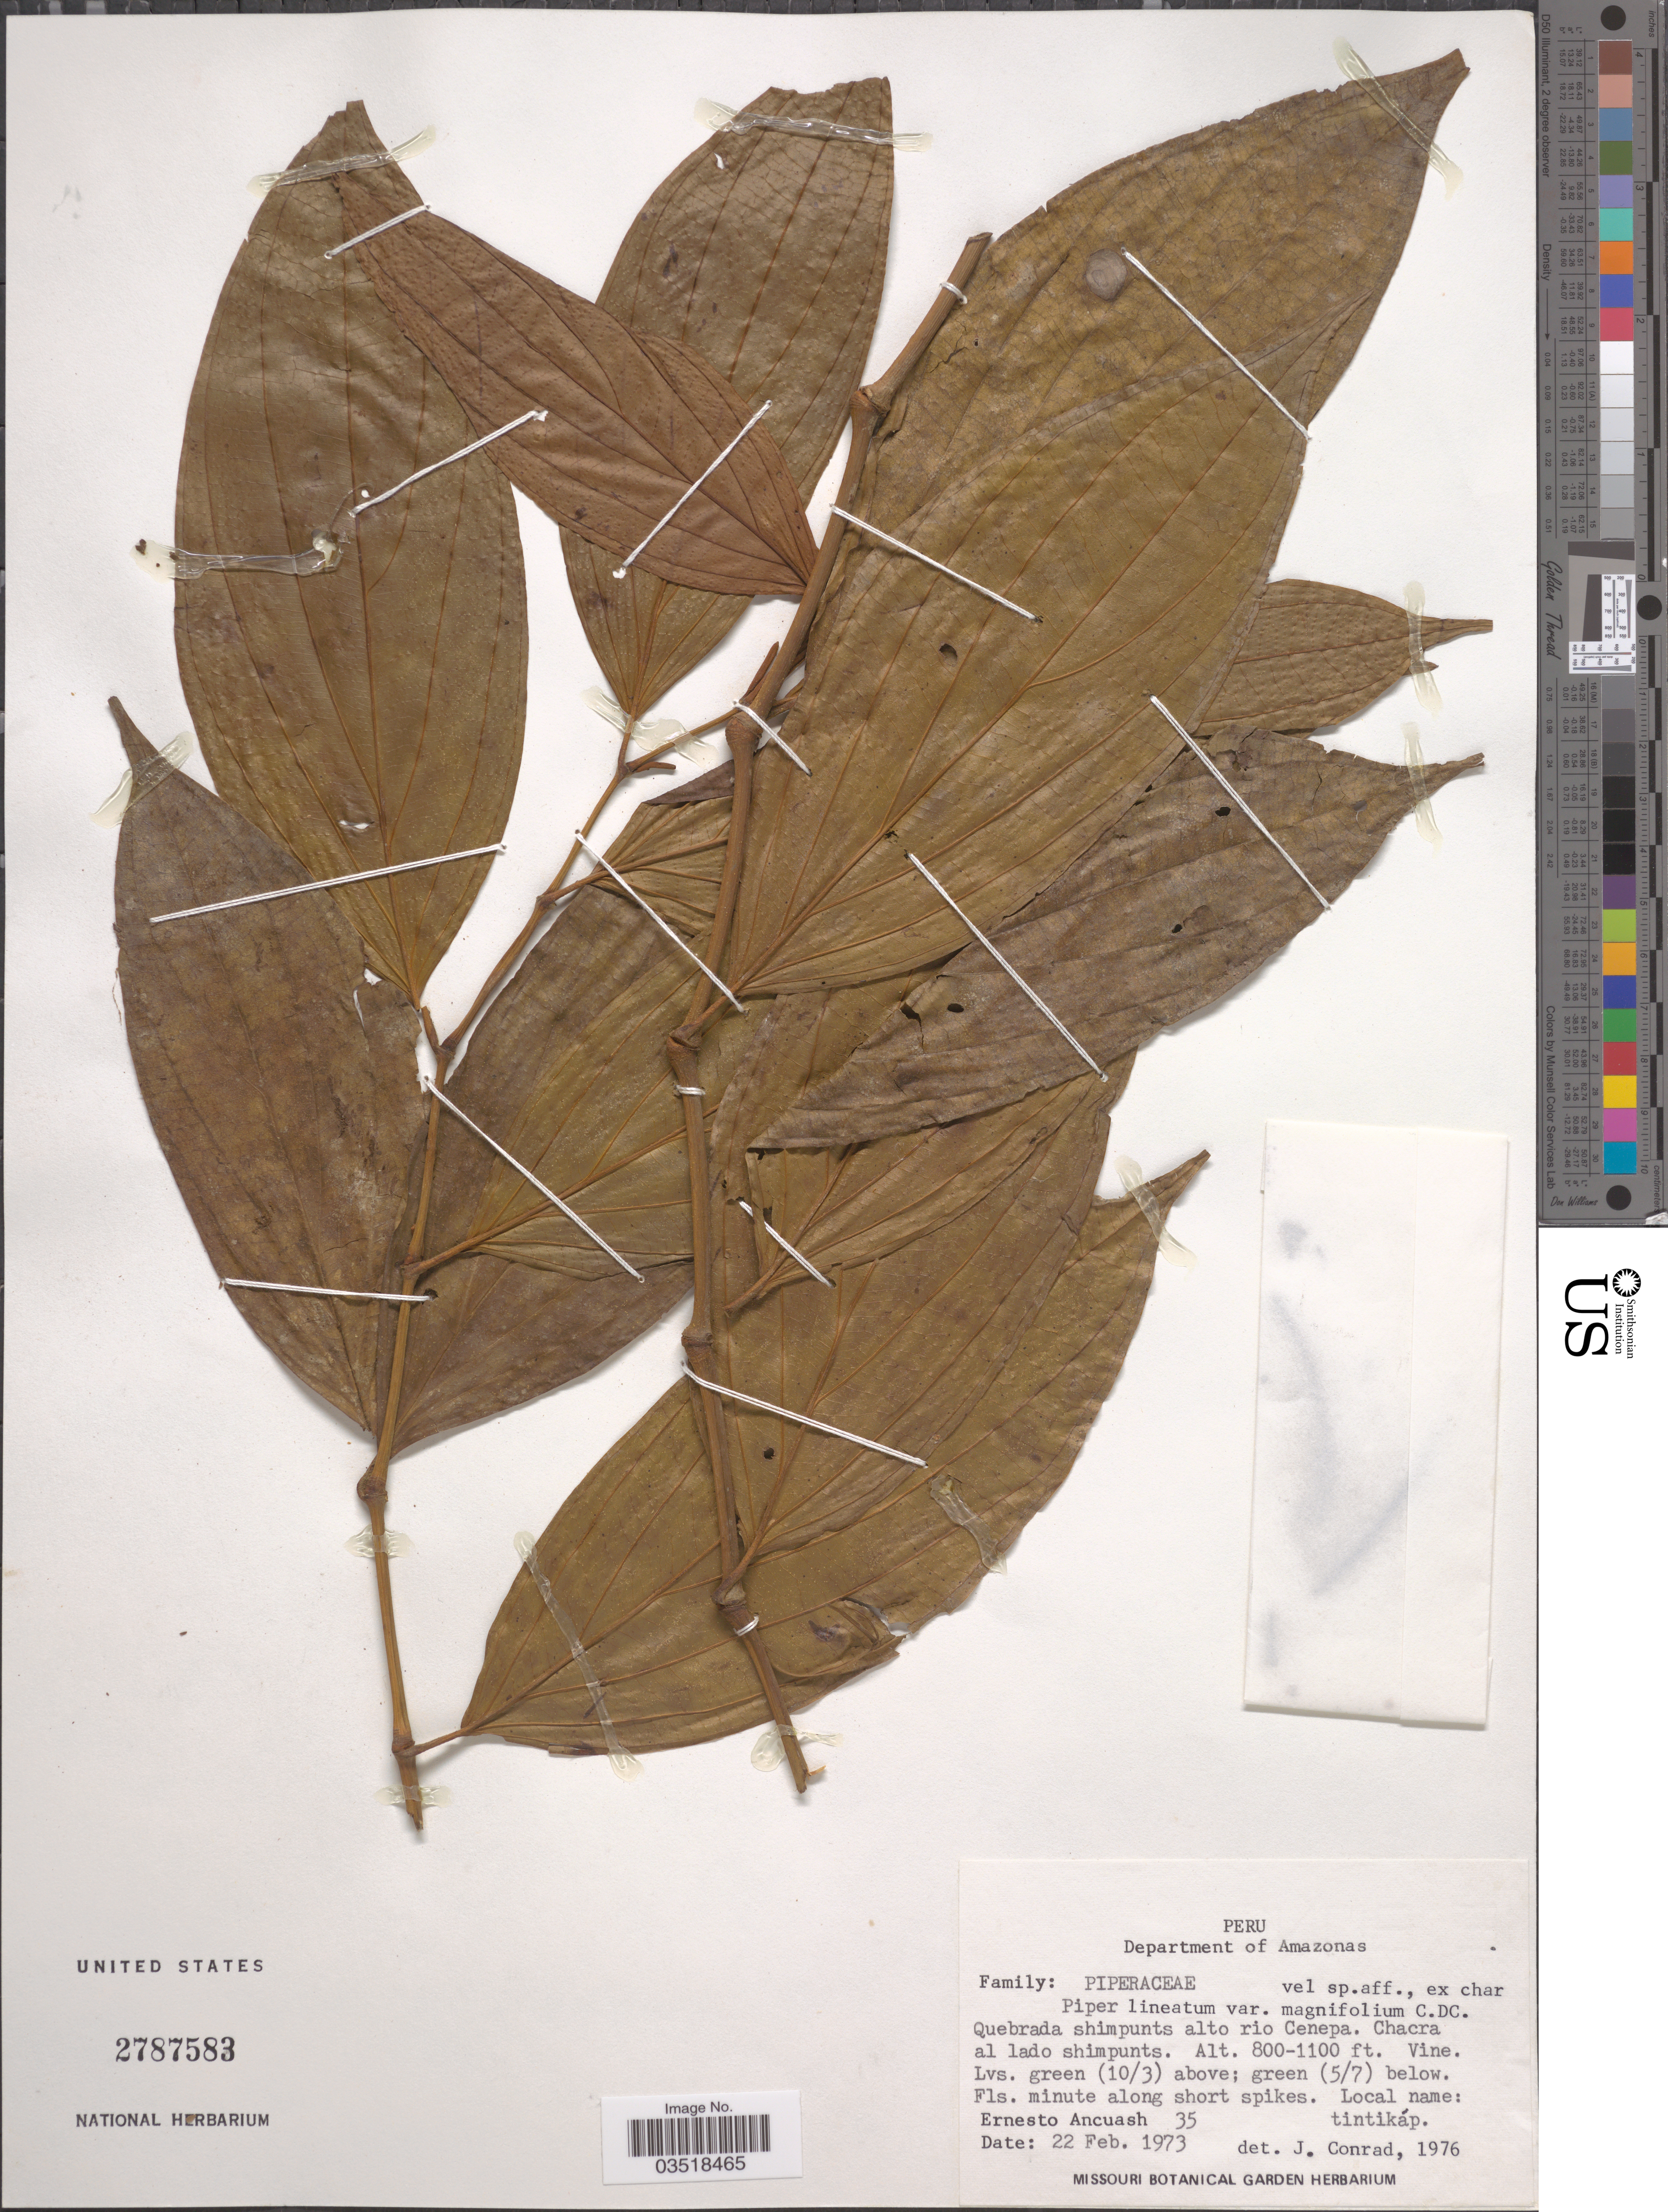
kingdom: Plantae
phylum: Tracheophyta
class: Magnoliopsida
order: Piperales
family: Piperaceae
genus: Piper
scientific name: Piper lineatum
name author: Ruiz & Pav.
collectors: E. Ancuash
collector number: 35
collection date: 1973-02-22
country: Peru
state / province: Amazonas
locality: Department of Amazonas. Quebrada shimpunts alto rio Cenepa.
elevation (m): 244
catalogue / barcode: US 2787583